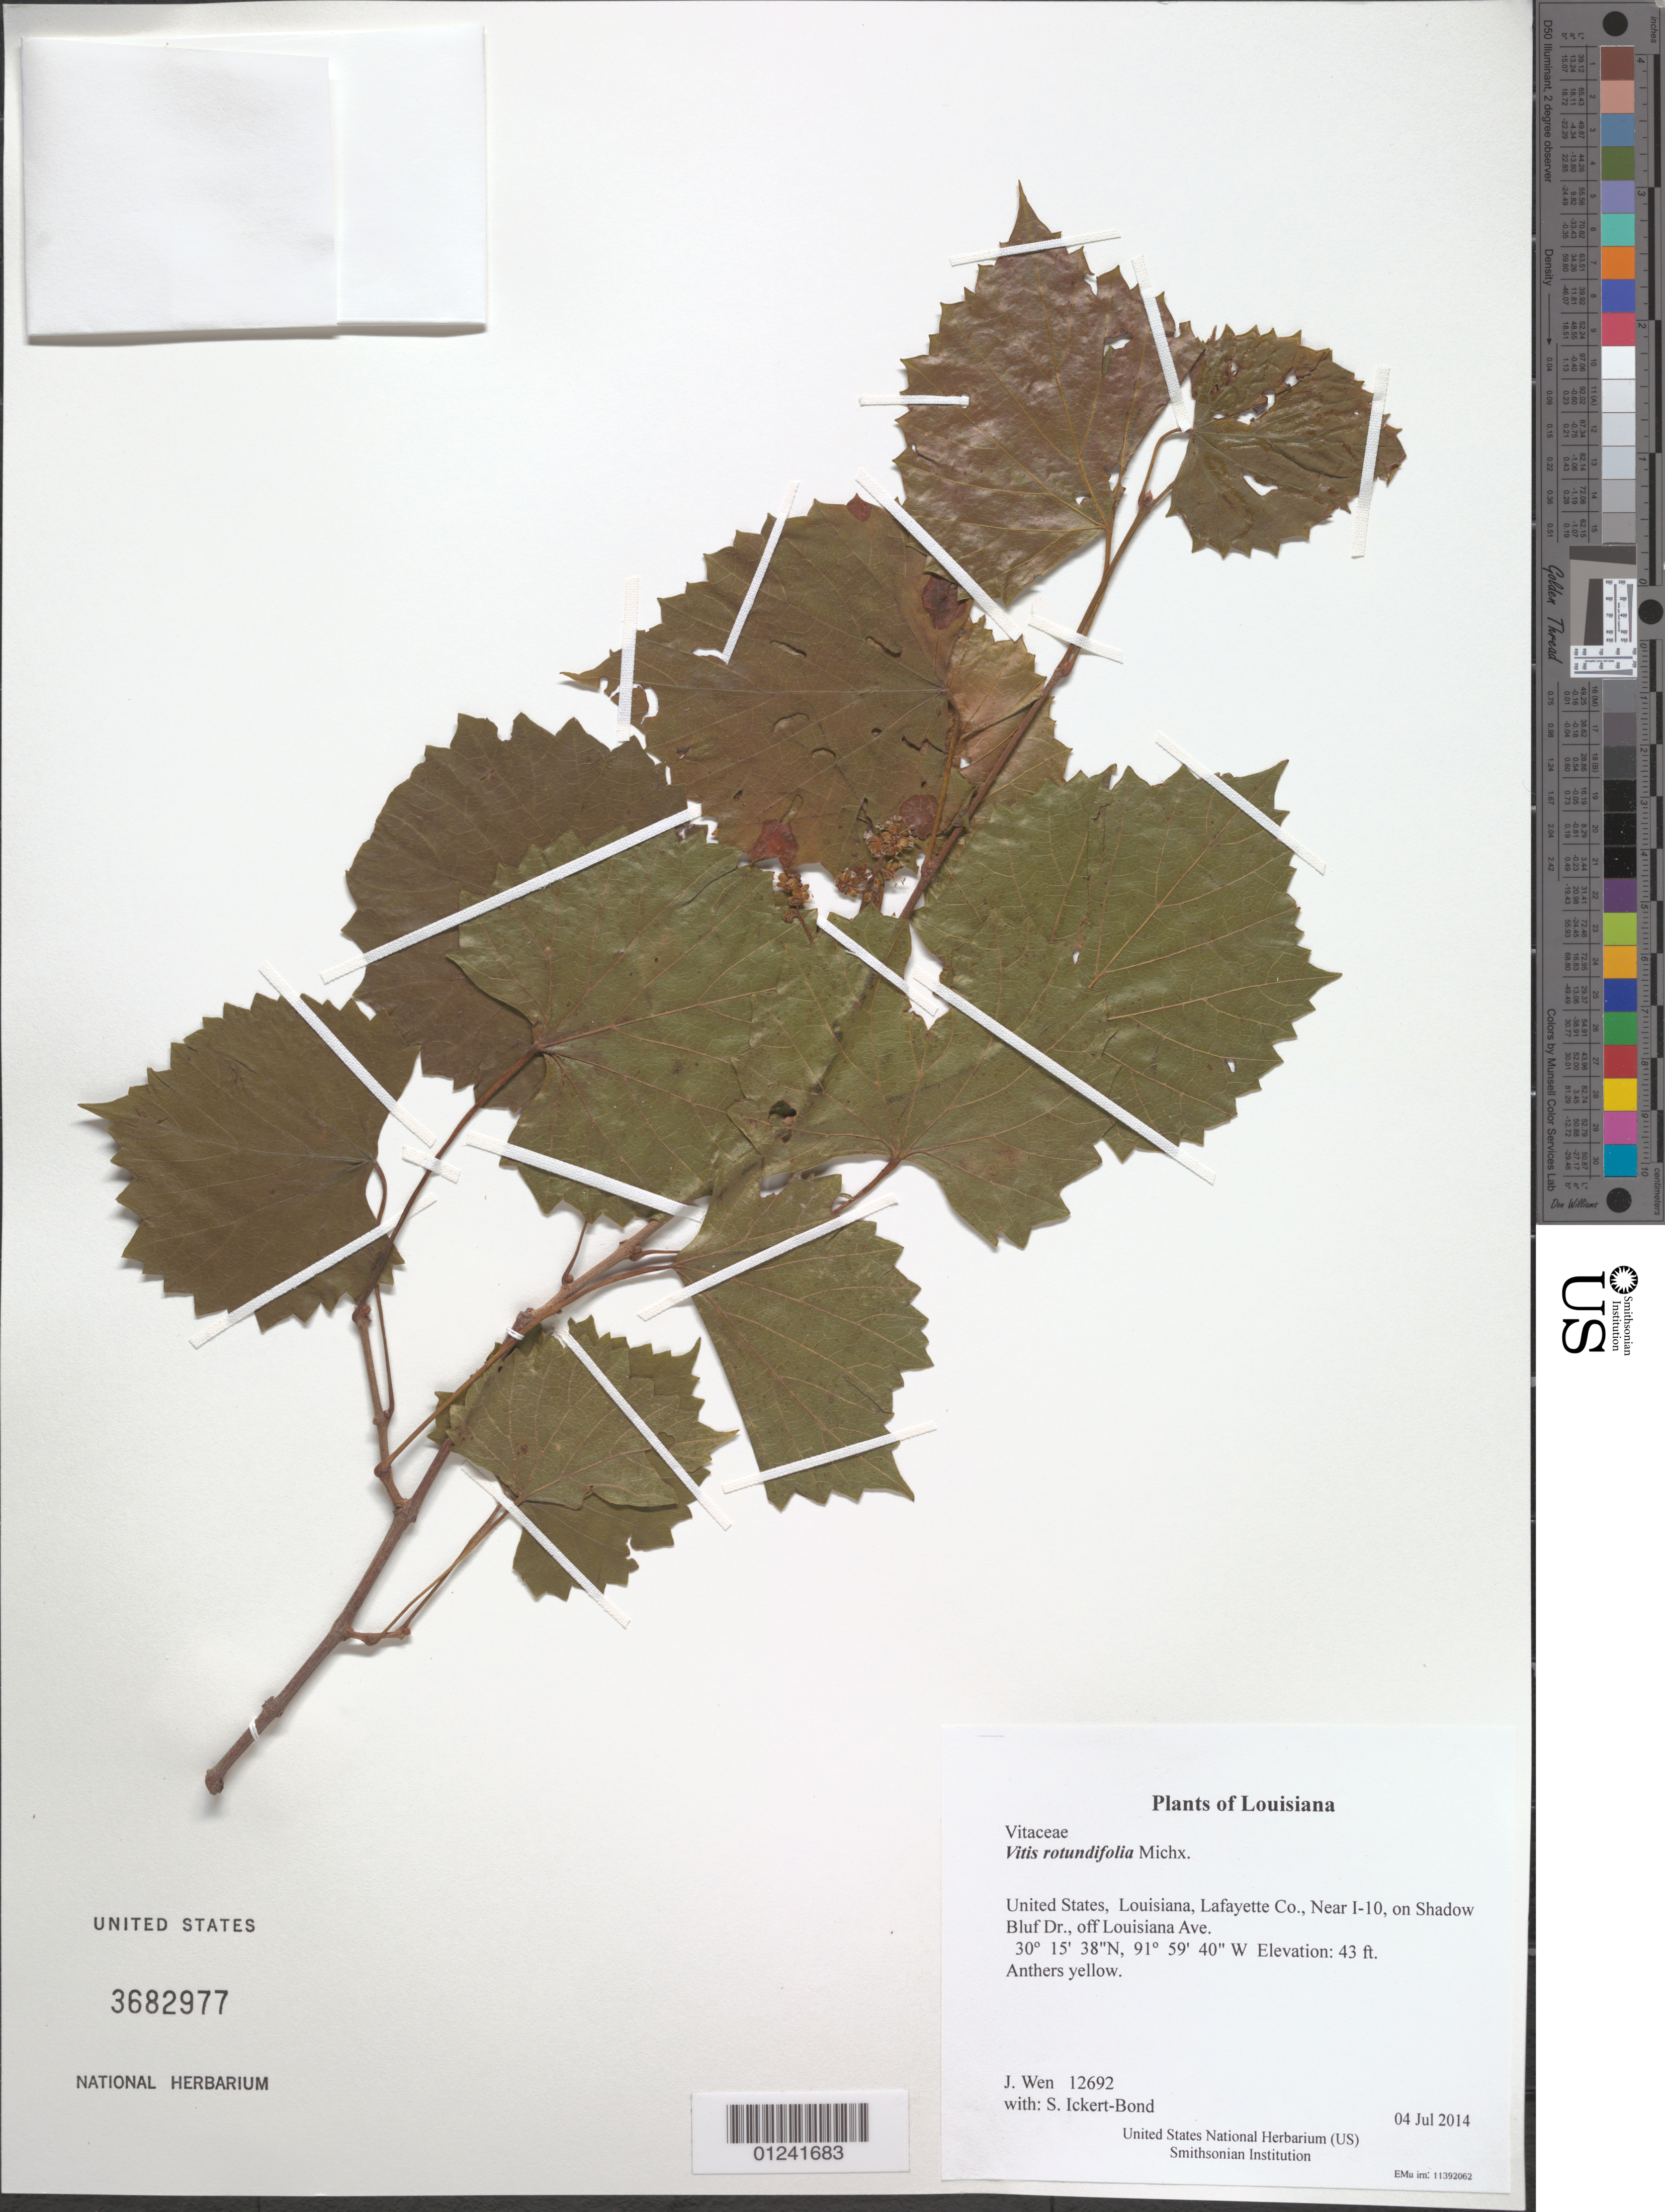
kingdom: Plantae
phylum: Tracheophyta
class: Magnoliopsida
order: Vitales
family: Vitaceae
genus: Vitis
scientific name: Vitis rotundifolia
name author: Michx.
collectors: J. Wen & S. Ickert-Bond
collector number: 12692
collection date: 2014-07-04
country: United States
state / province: Louisiana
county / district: Lafayette Co.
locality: Near I-10, on Shadow Bluff Dr., off Louisiana Ave.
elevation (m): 13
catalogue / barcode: US 3682977